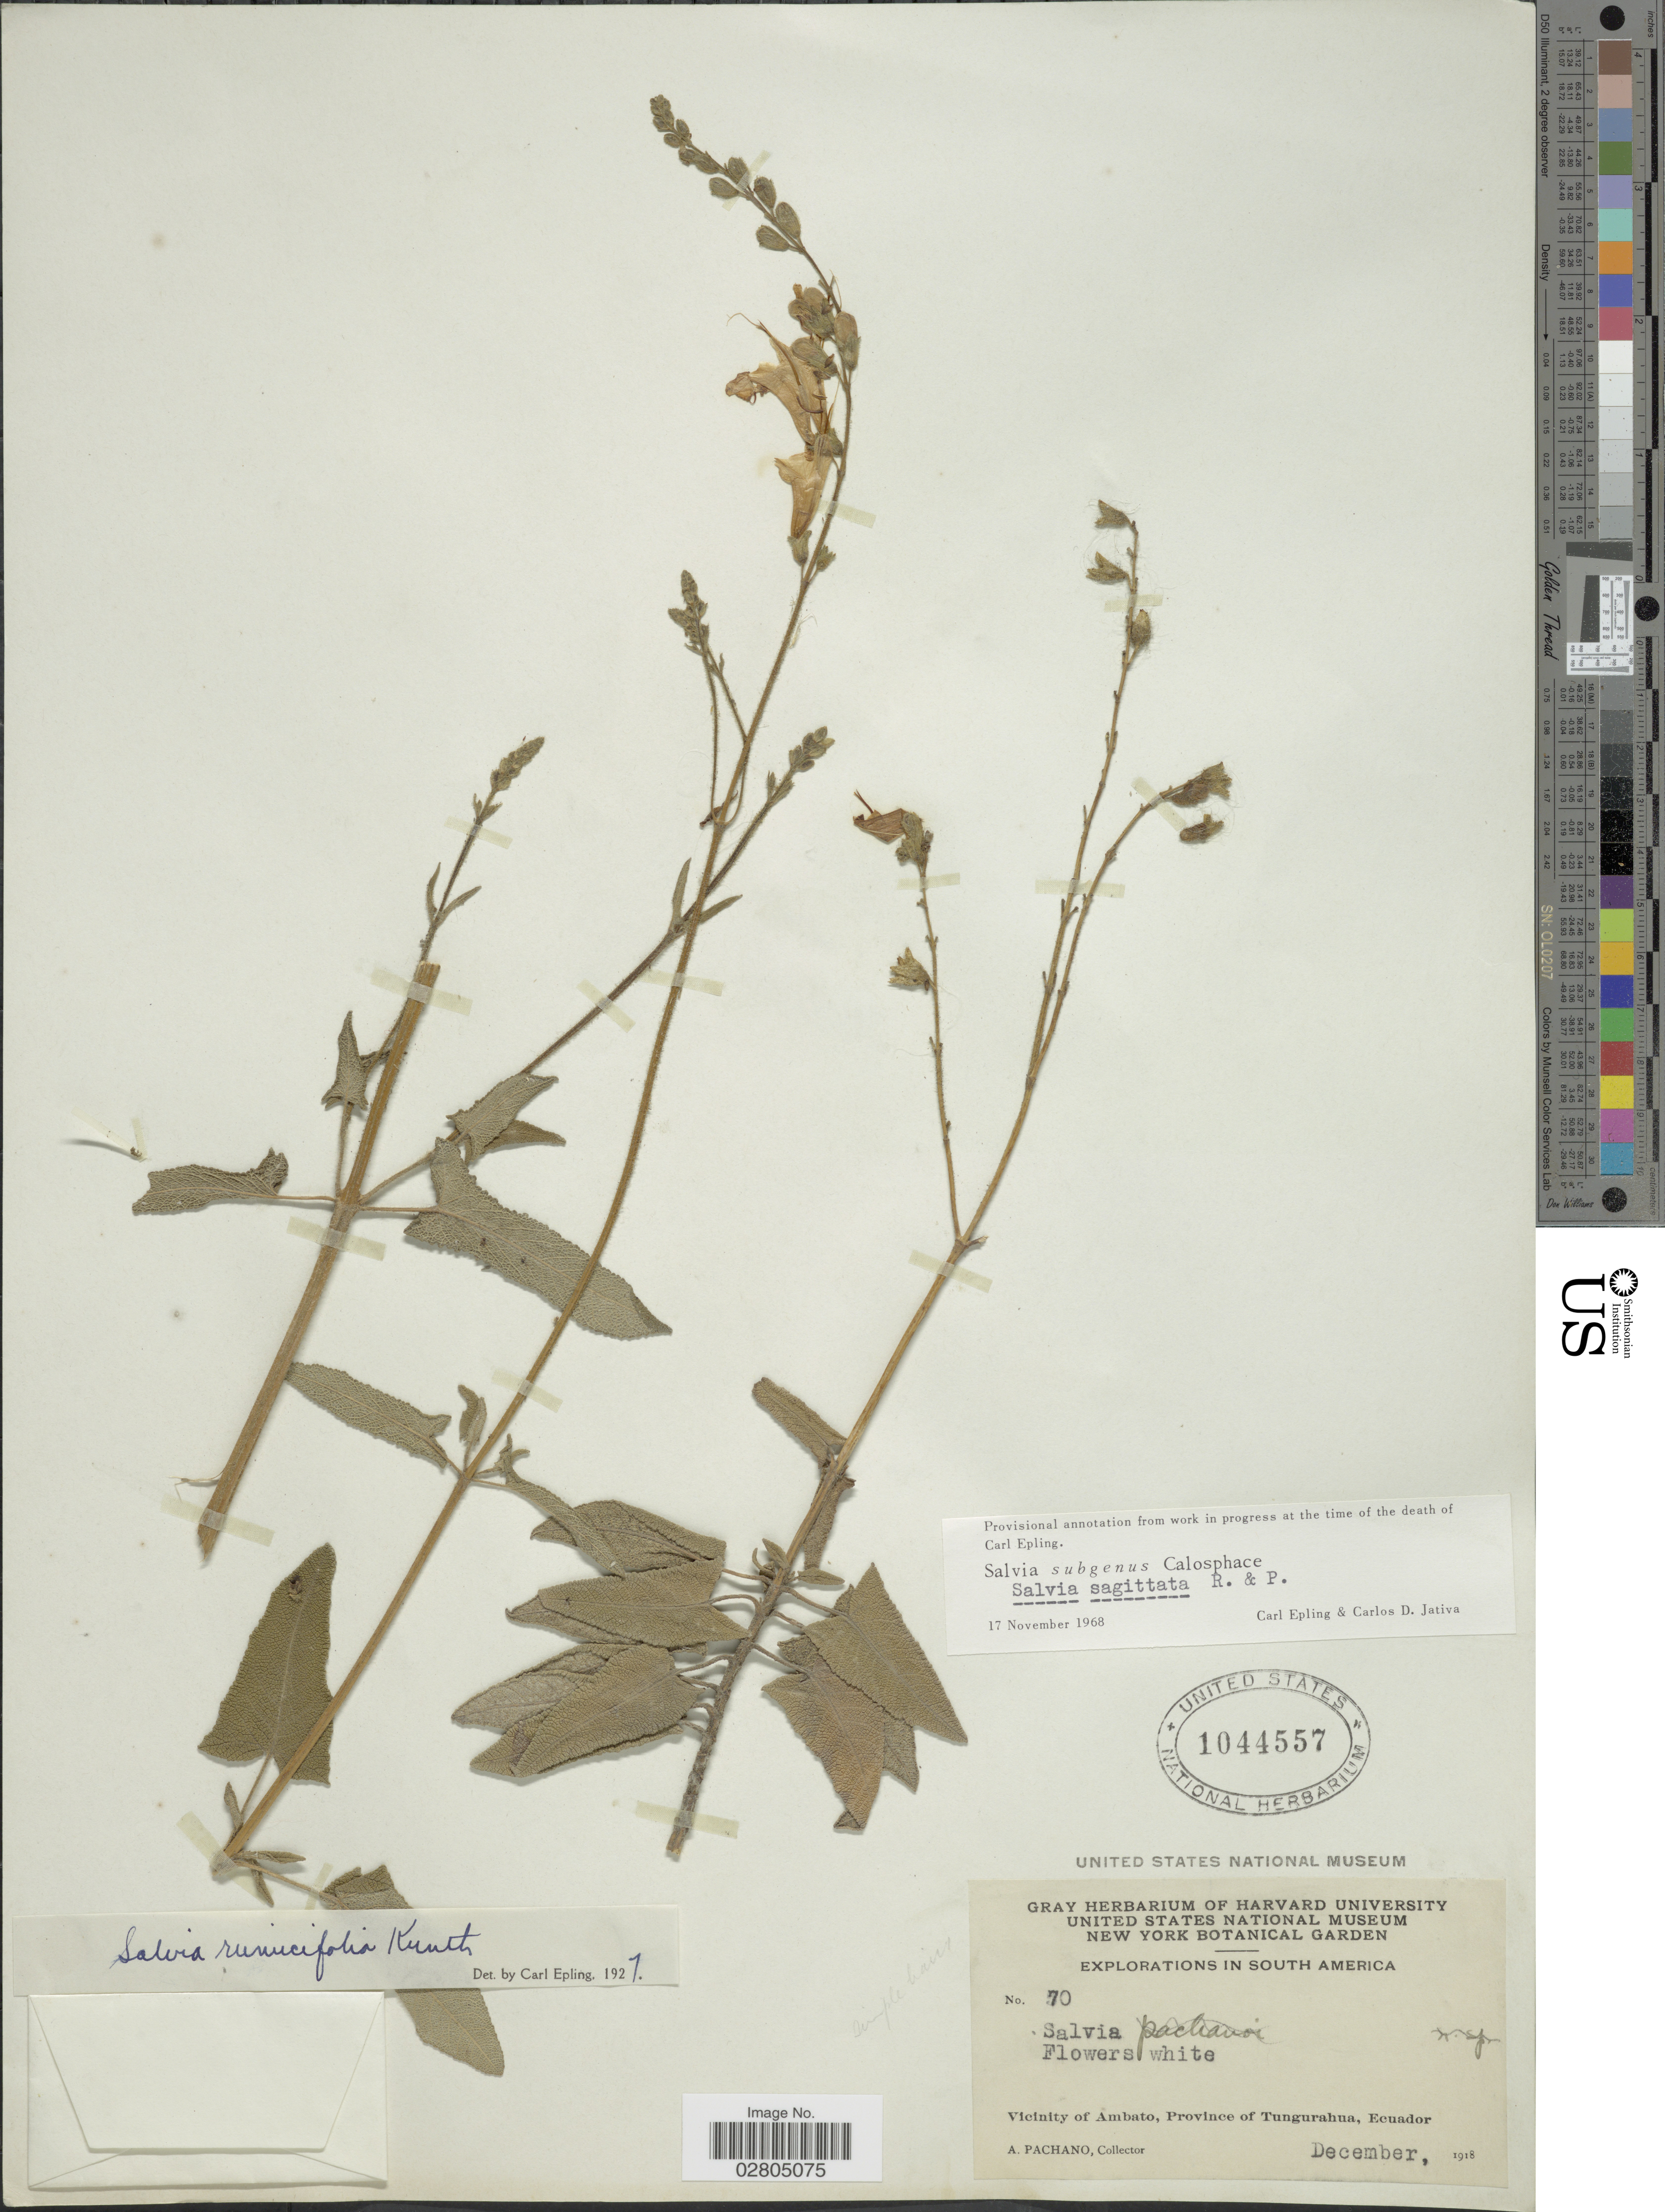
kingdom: Plantae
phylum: Tracheophyta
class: Magnoliopsida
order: Lamiales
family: Lamiaceae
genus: Salvia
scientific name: Salvia sagittata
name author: Ruiz & Pav.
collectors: A. Pachano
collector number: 70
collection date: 1918-12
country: Ecuador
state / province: Tungurahua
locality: Vicinity of Ambato.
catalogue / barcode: US 1044557